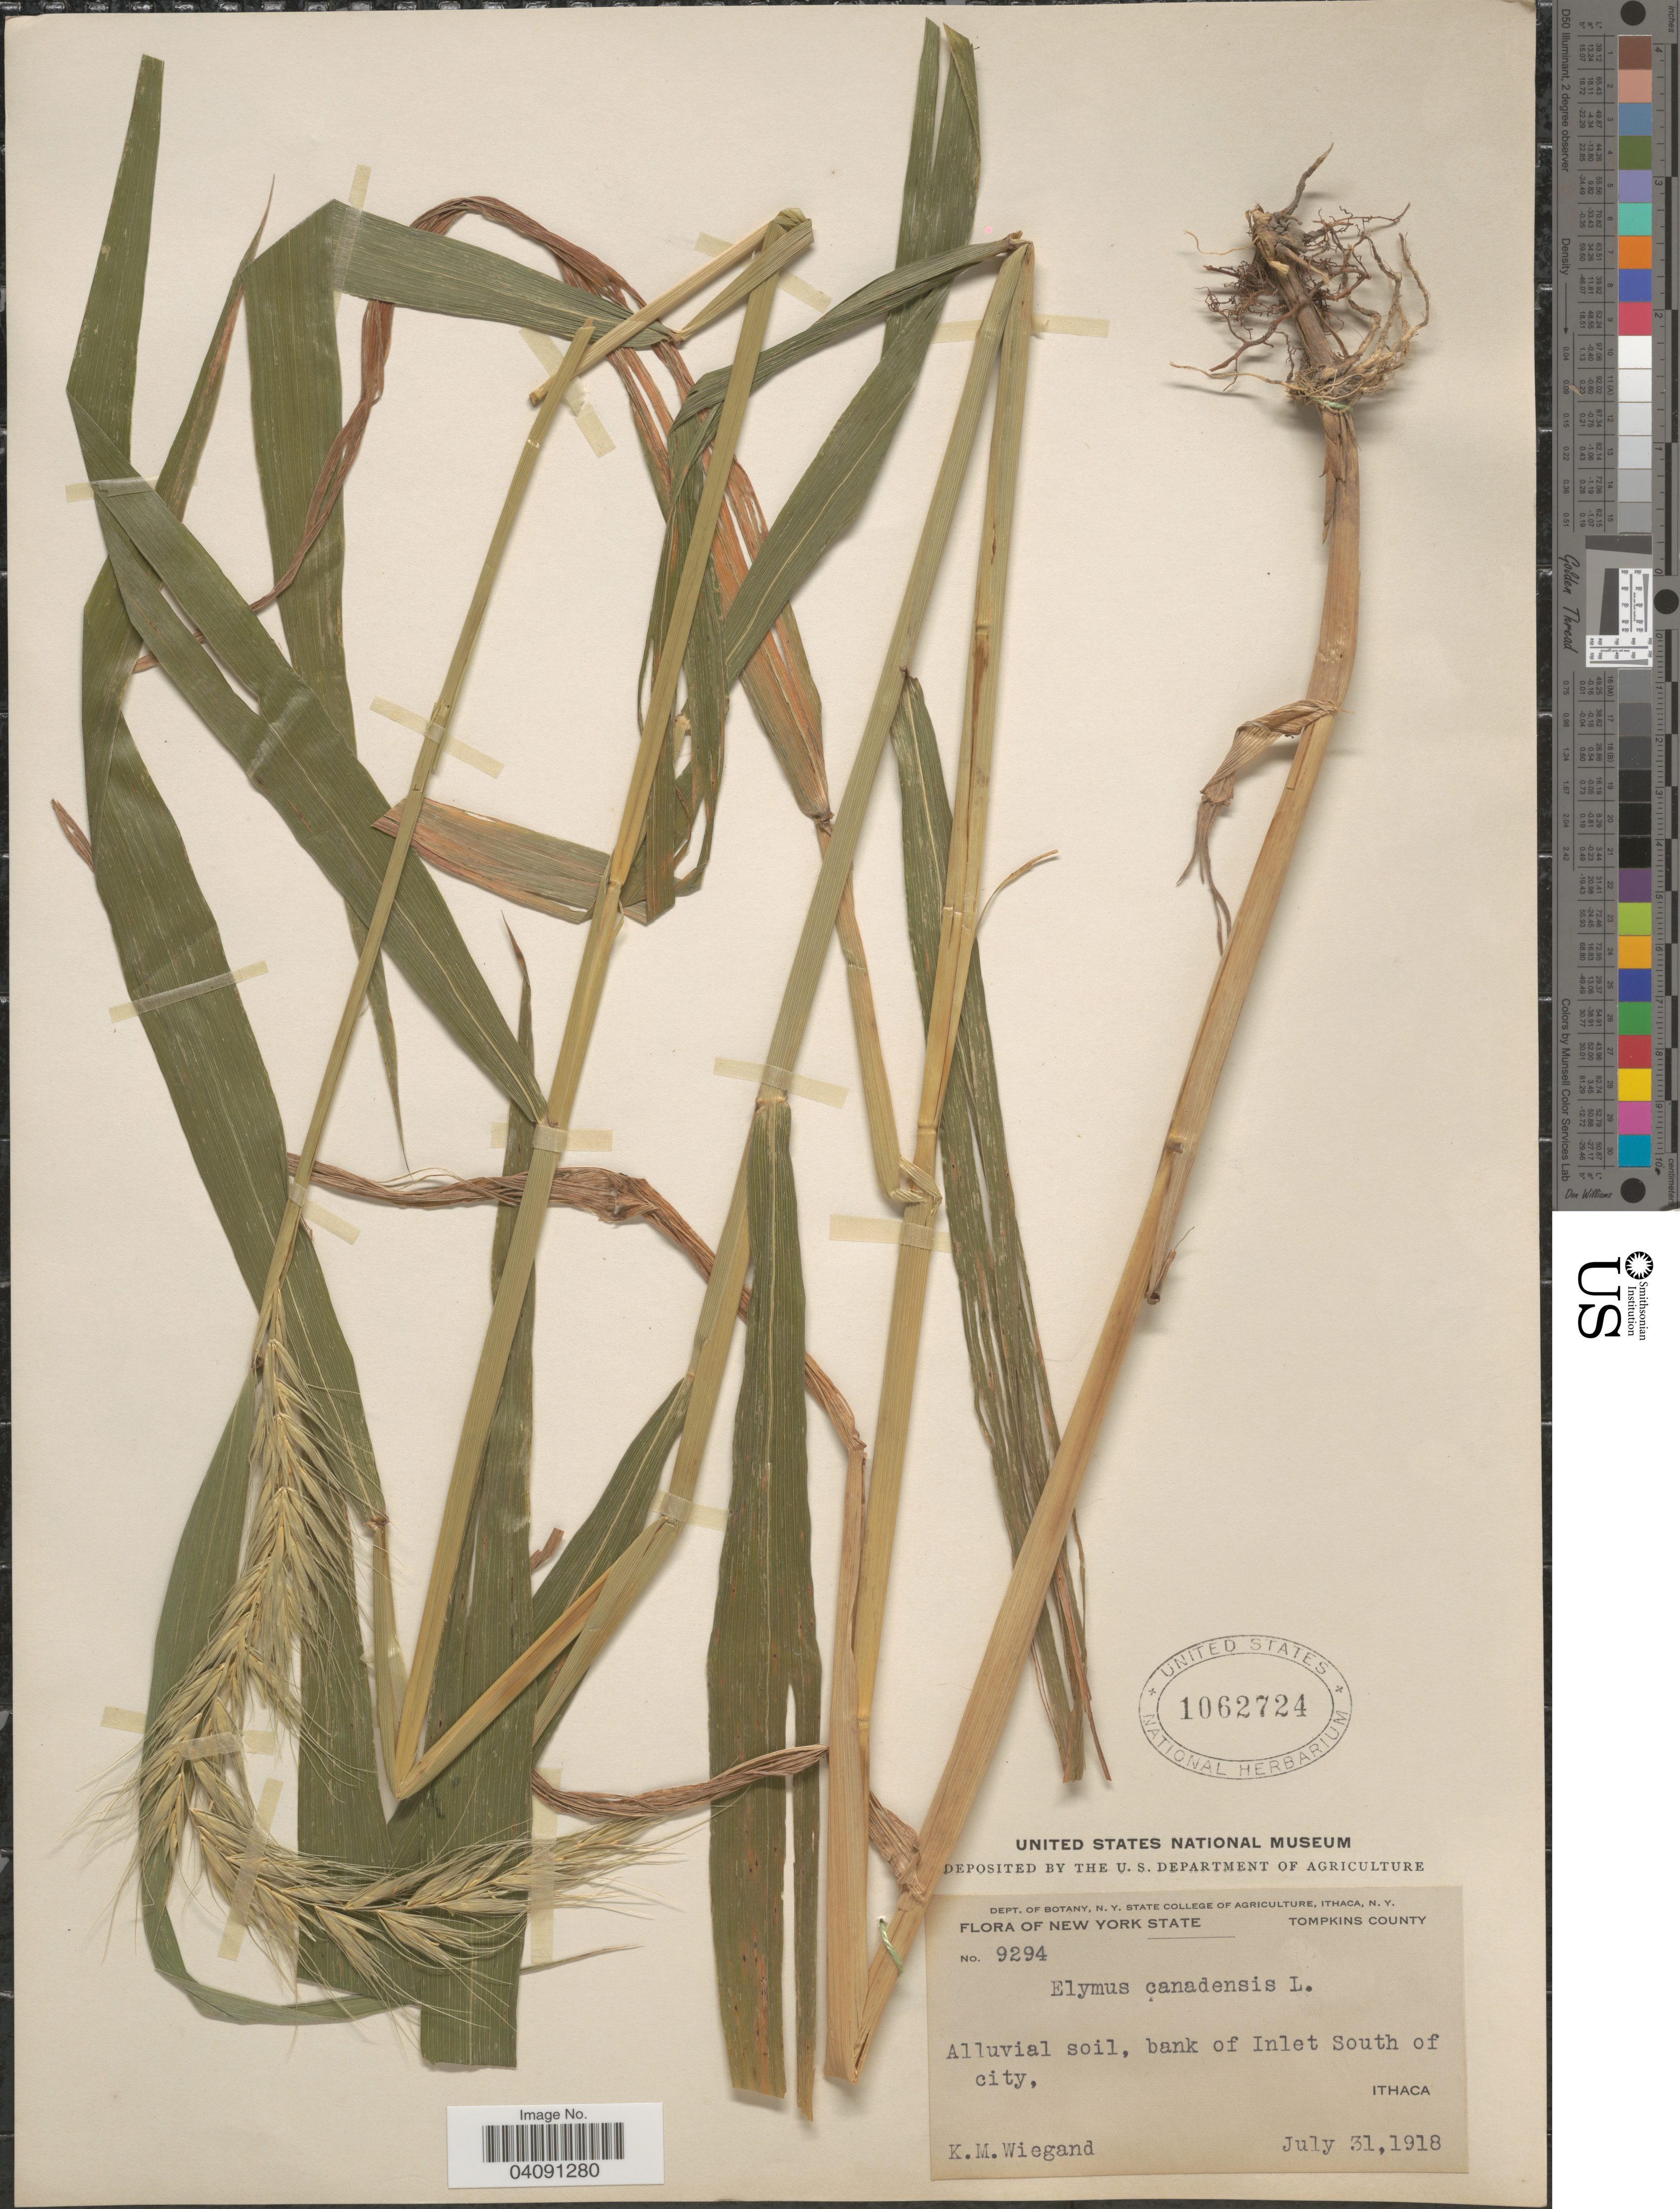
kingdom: Plantae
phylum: Tracheophyta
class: Liliopsida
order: Poales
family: Poaceae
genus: Elymus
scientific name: Elymus canadensis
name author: L.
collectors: K. M. Wiegand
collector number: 9294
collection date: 1918-07-31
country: United States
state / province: New York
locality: Tompkins County. Alluvial soil, bank of Inlet South of city, Ithaca.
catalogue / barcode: US 1062724